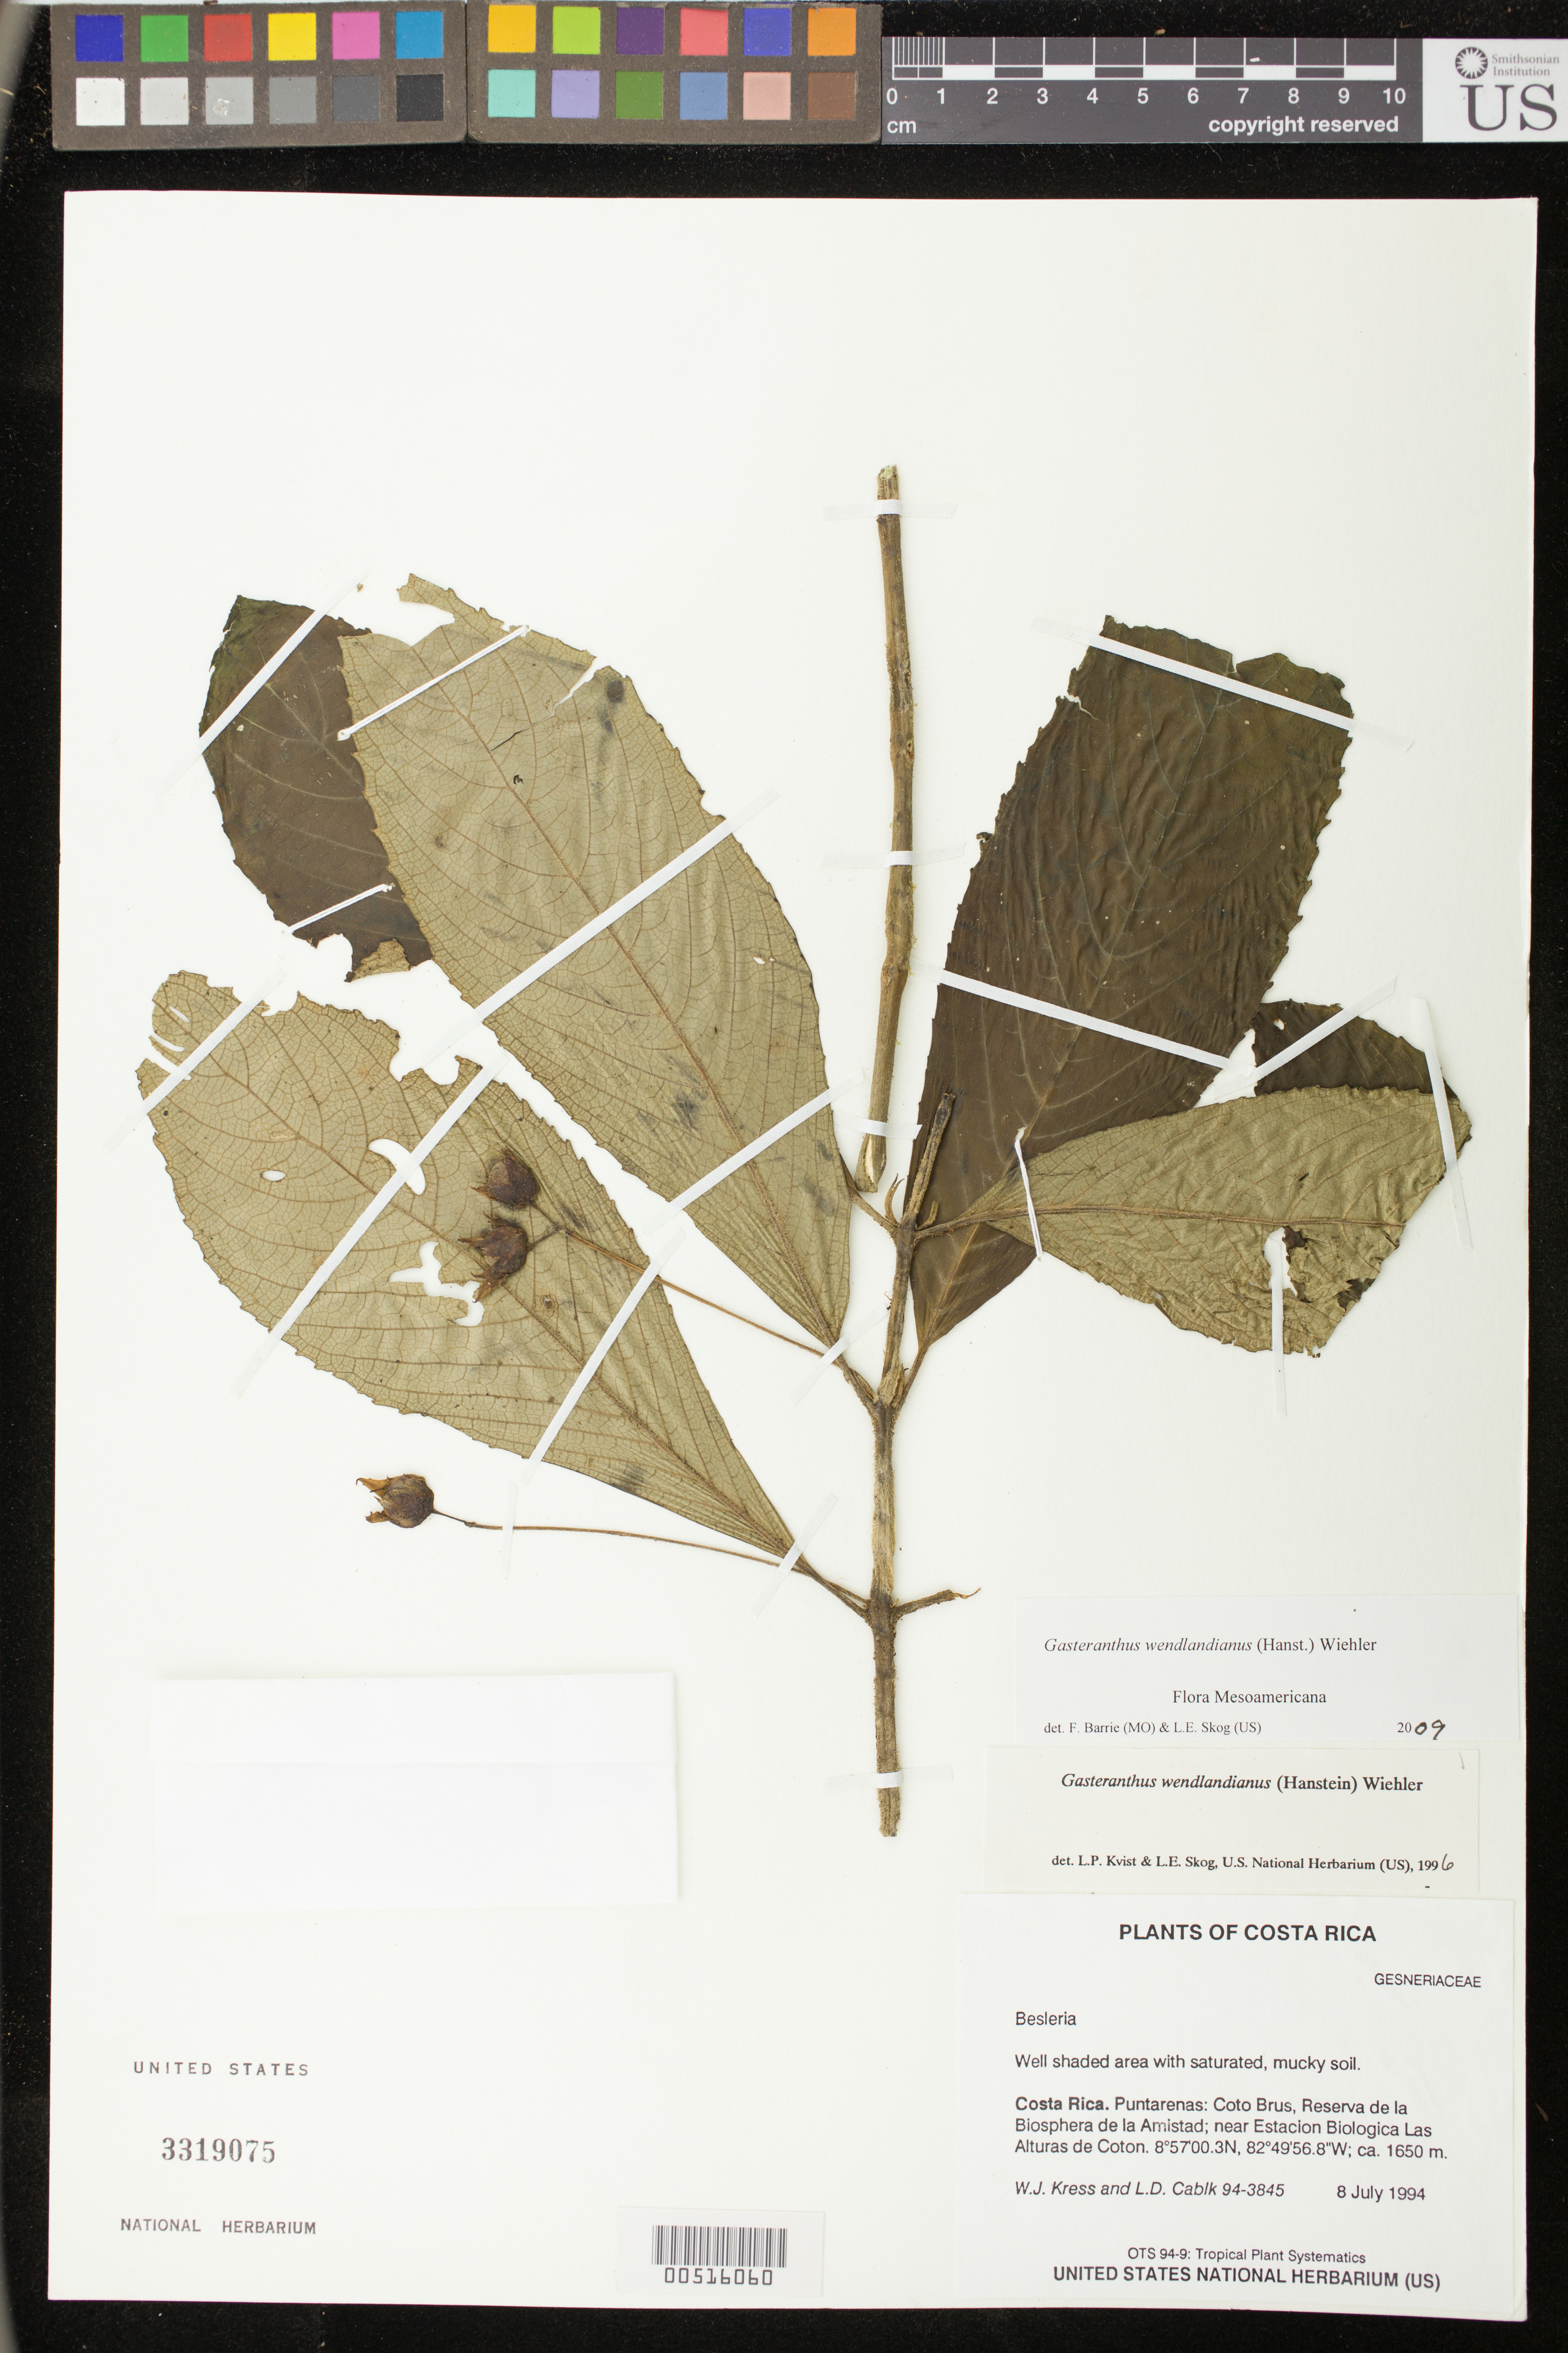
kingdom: Plantae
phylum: Tracheophyta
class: Magnoliopsida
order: Lamiales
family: Gesneriaceae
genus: Gasteranthus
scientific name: Gasteranthus wendlandianus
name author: (Hanst.) Wiehler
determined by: Skog, Laurence E.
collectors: W. J. Kress & L. Cablk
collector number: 94 3845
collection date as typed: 08 Jul 1994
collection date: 1994-07-08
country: Costa Rica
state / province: Puntarenas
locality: Coto Brus, Reserva de la Biosphera de la Amistad; near Estacion Biologica Las Alturas de Coton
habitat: Well shaded area with saturated, mucky soil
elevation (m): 1650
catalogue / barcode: US 3319075